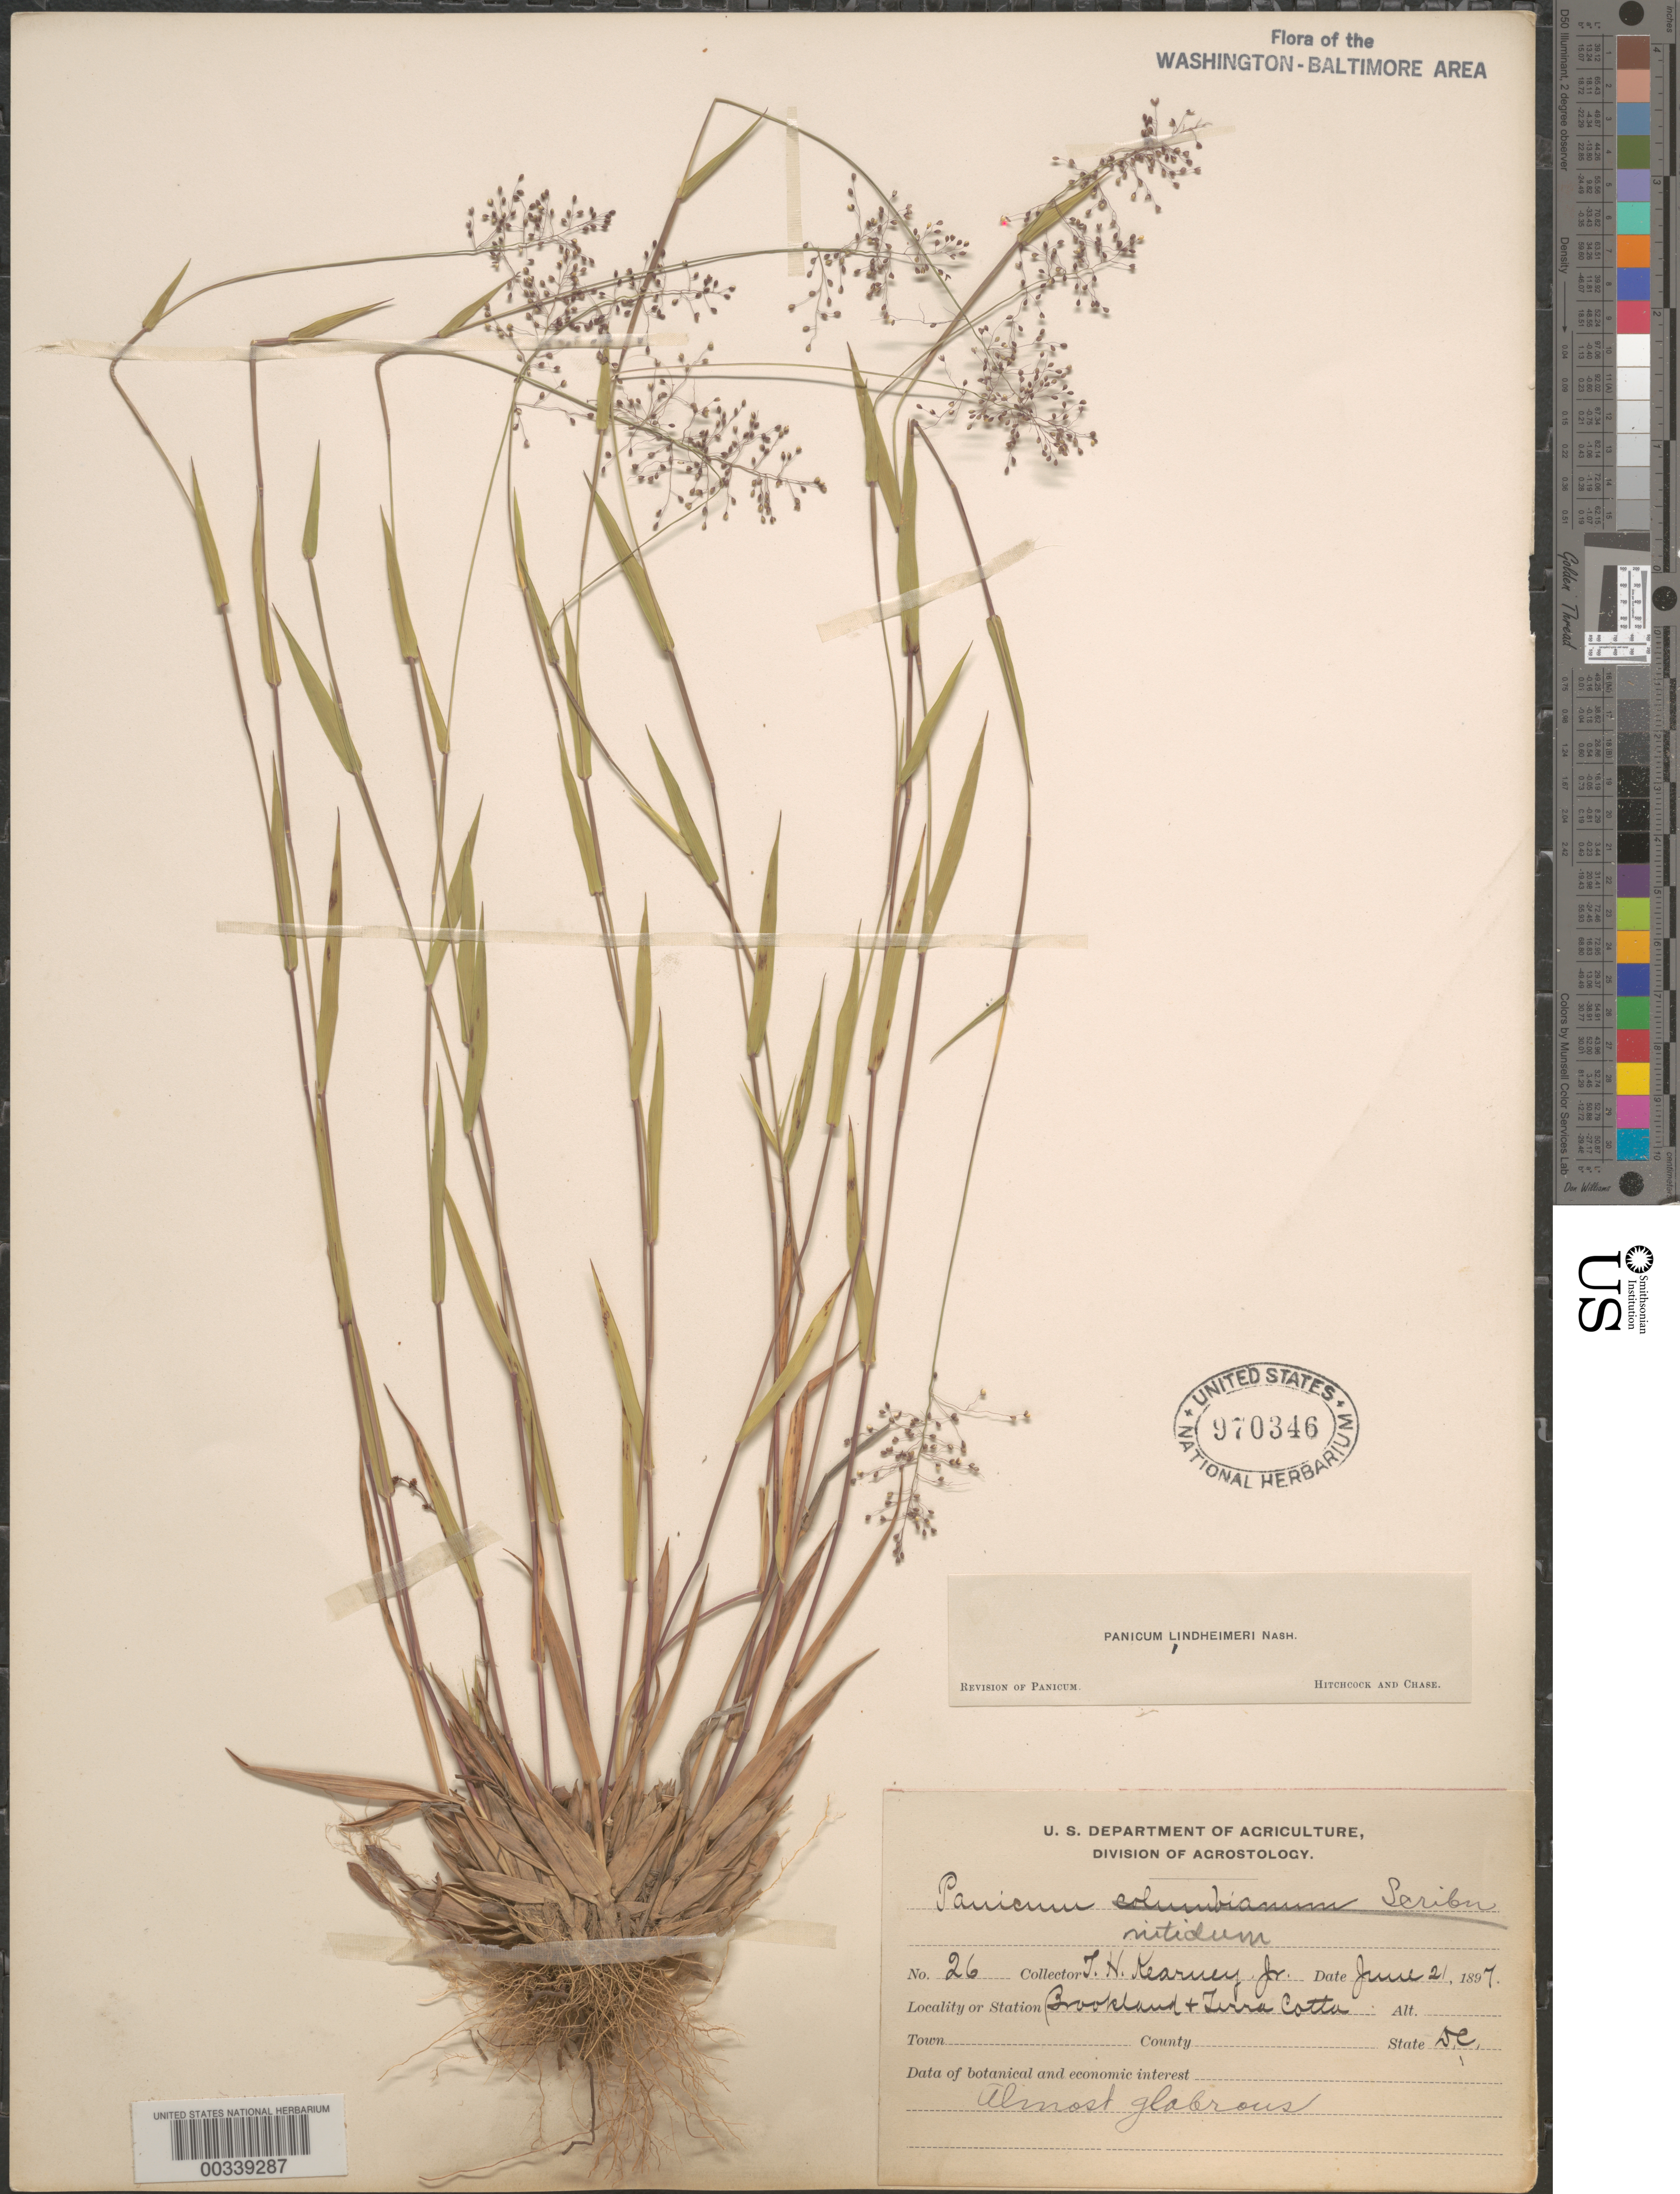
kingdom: Plantae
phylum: Tracheophyta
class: Liliopsida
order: Poales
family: Poaceae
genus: Dichanthelium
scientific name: Dichanthelium acuminatum var. lindheimeri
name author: (Nash) Gould & C.A. Clark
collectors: T. H. Kearney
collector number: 26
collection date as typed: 21 Jun 1897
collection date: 1897-06-21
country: United States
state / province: District of Columbia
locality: Brookland and Terra Cota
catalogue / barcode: US 970346